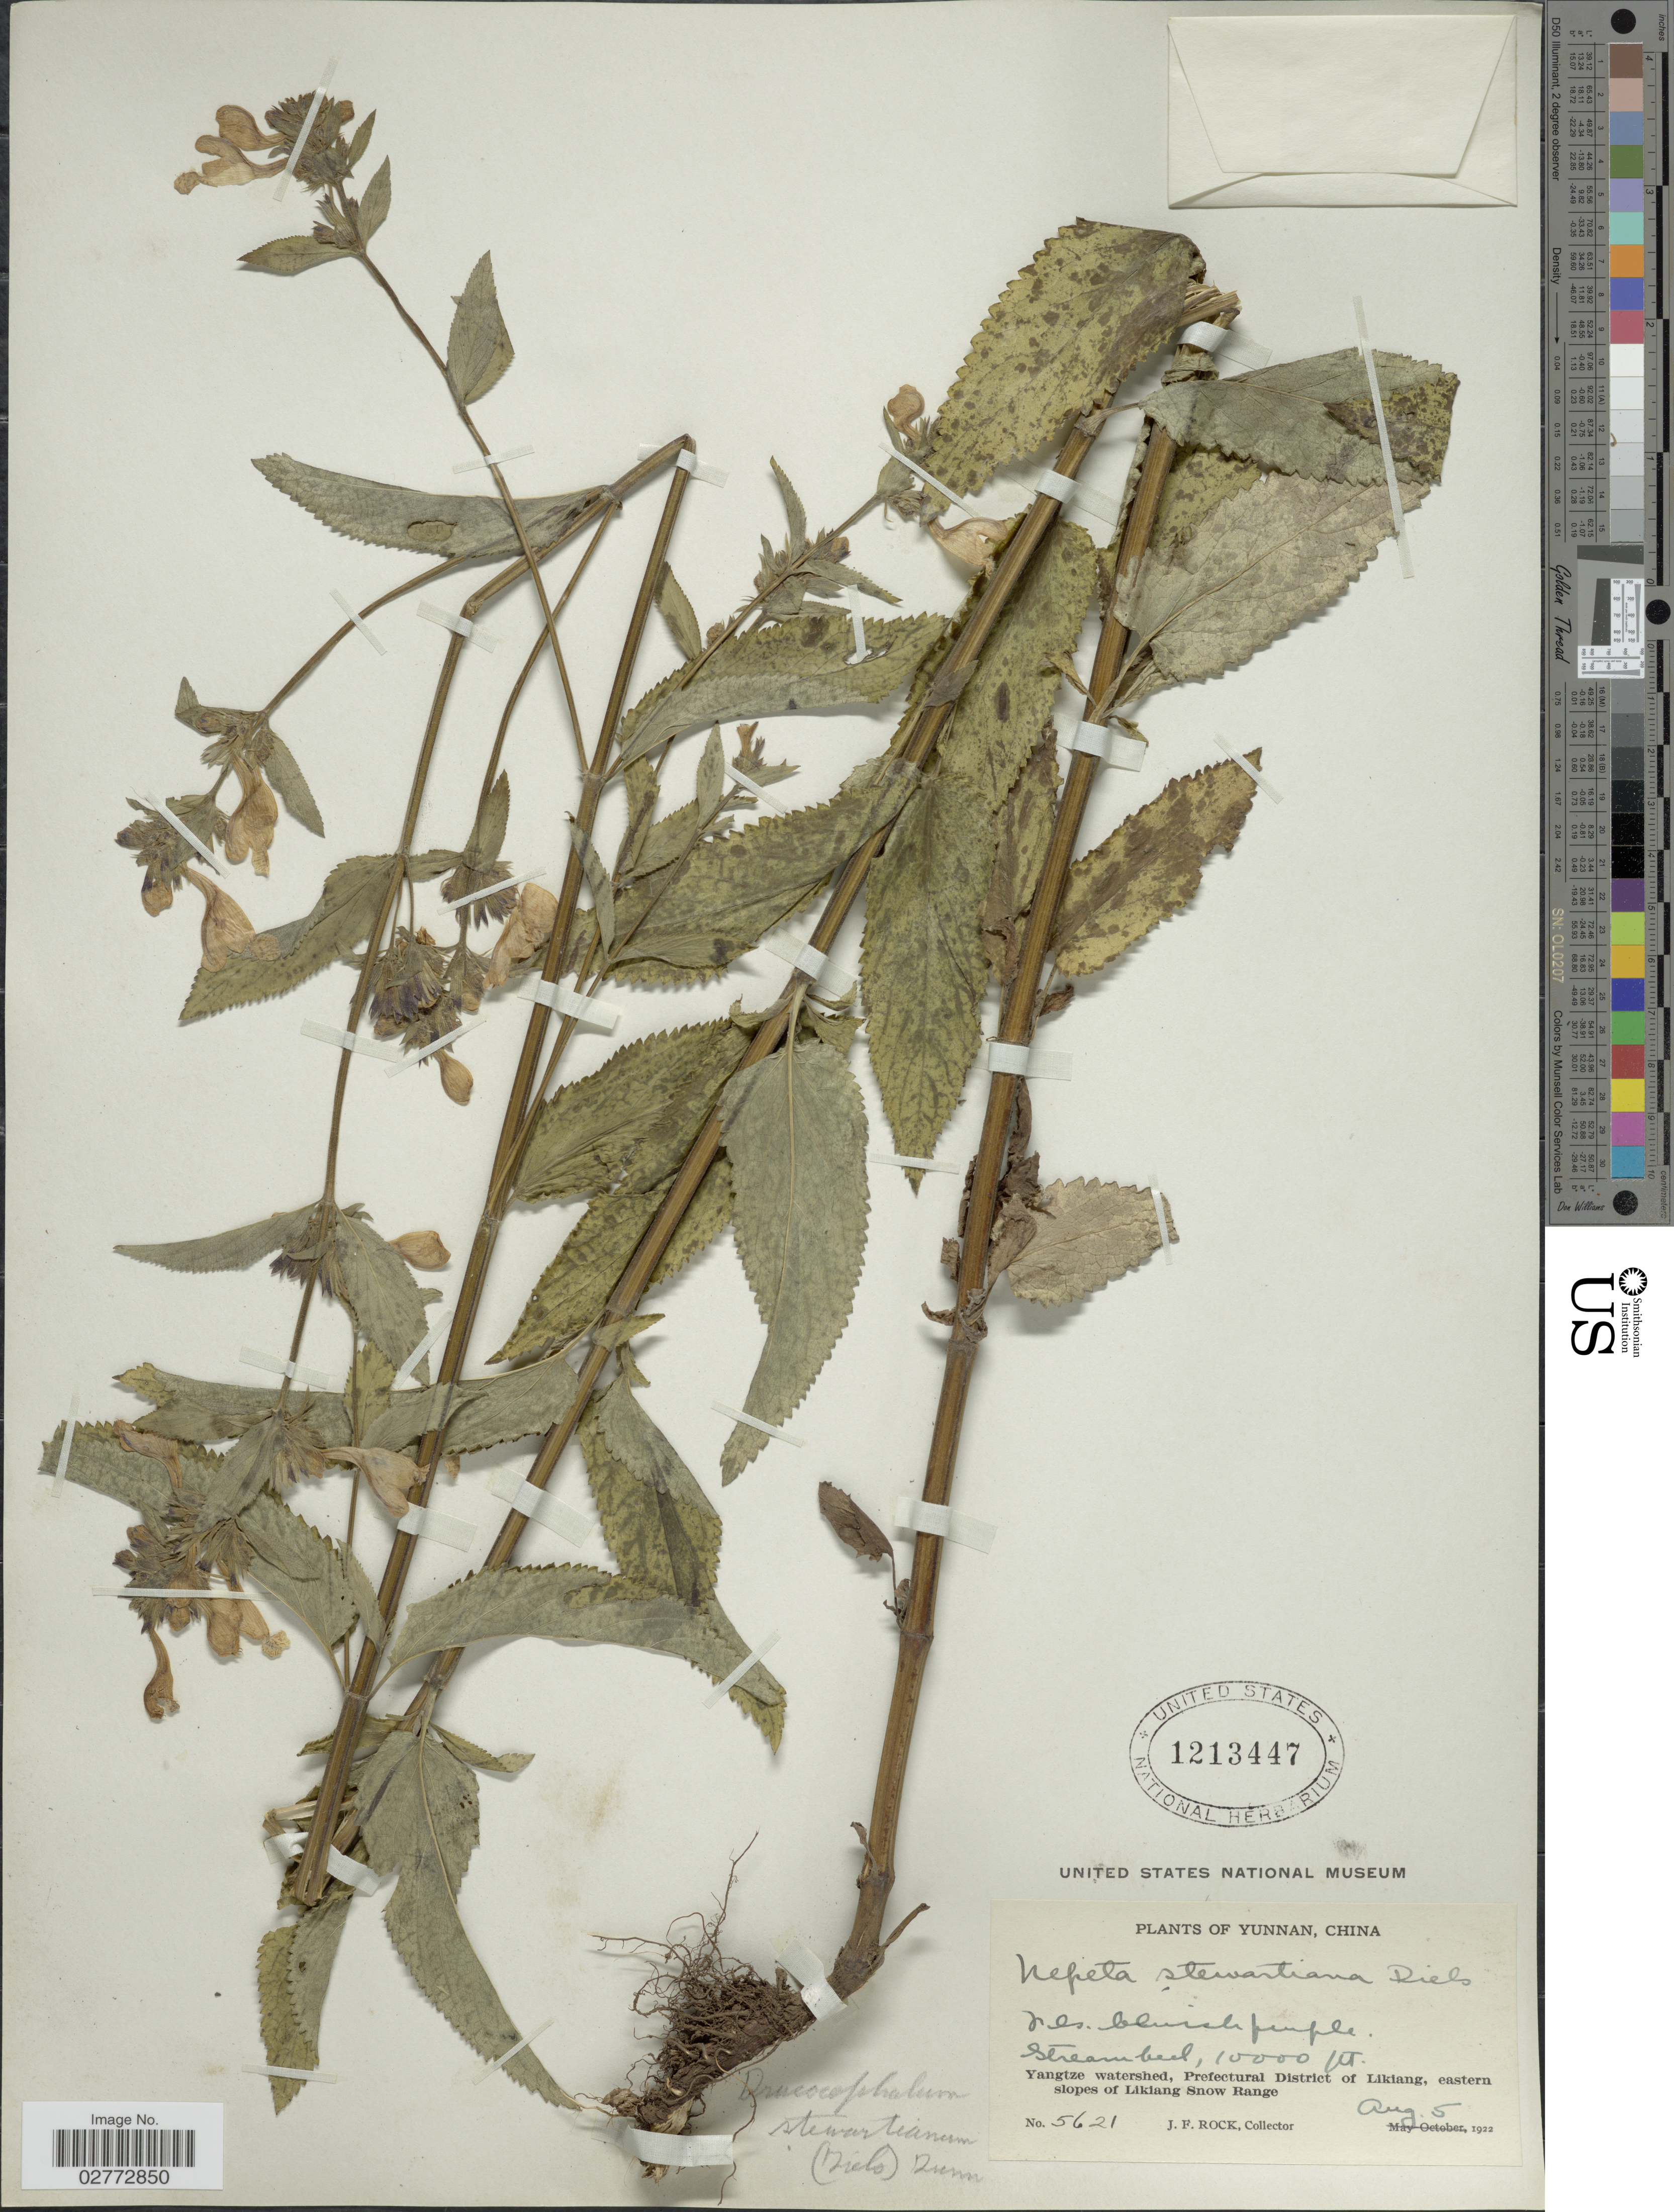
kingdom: Plantae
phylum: Tracheophyta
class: Magnoliopsida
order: Lamiales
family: Lamiaceae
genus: Dracocephalum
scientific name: Dracocephalum stewartianum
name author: (Diels)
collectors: J. Rock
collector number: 5621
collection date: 1922-08-05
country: China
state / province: Yunnan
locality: Yangtze watershed, Prefectural District of Likiang, eastern slopes of Likiang Snow Range.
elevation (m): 3048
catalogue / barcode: US 1213447